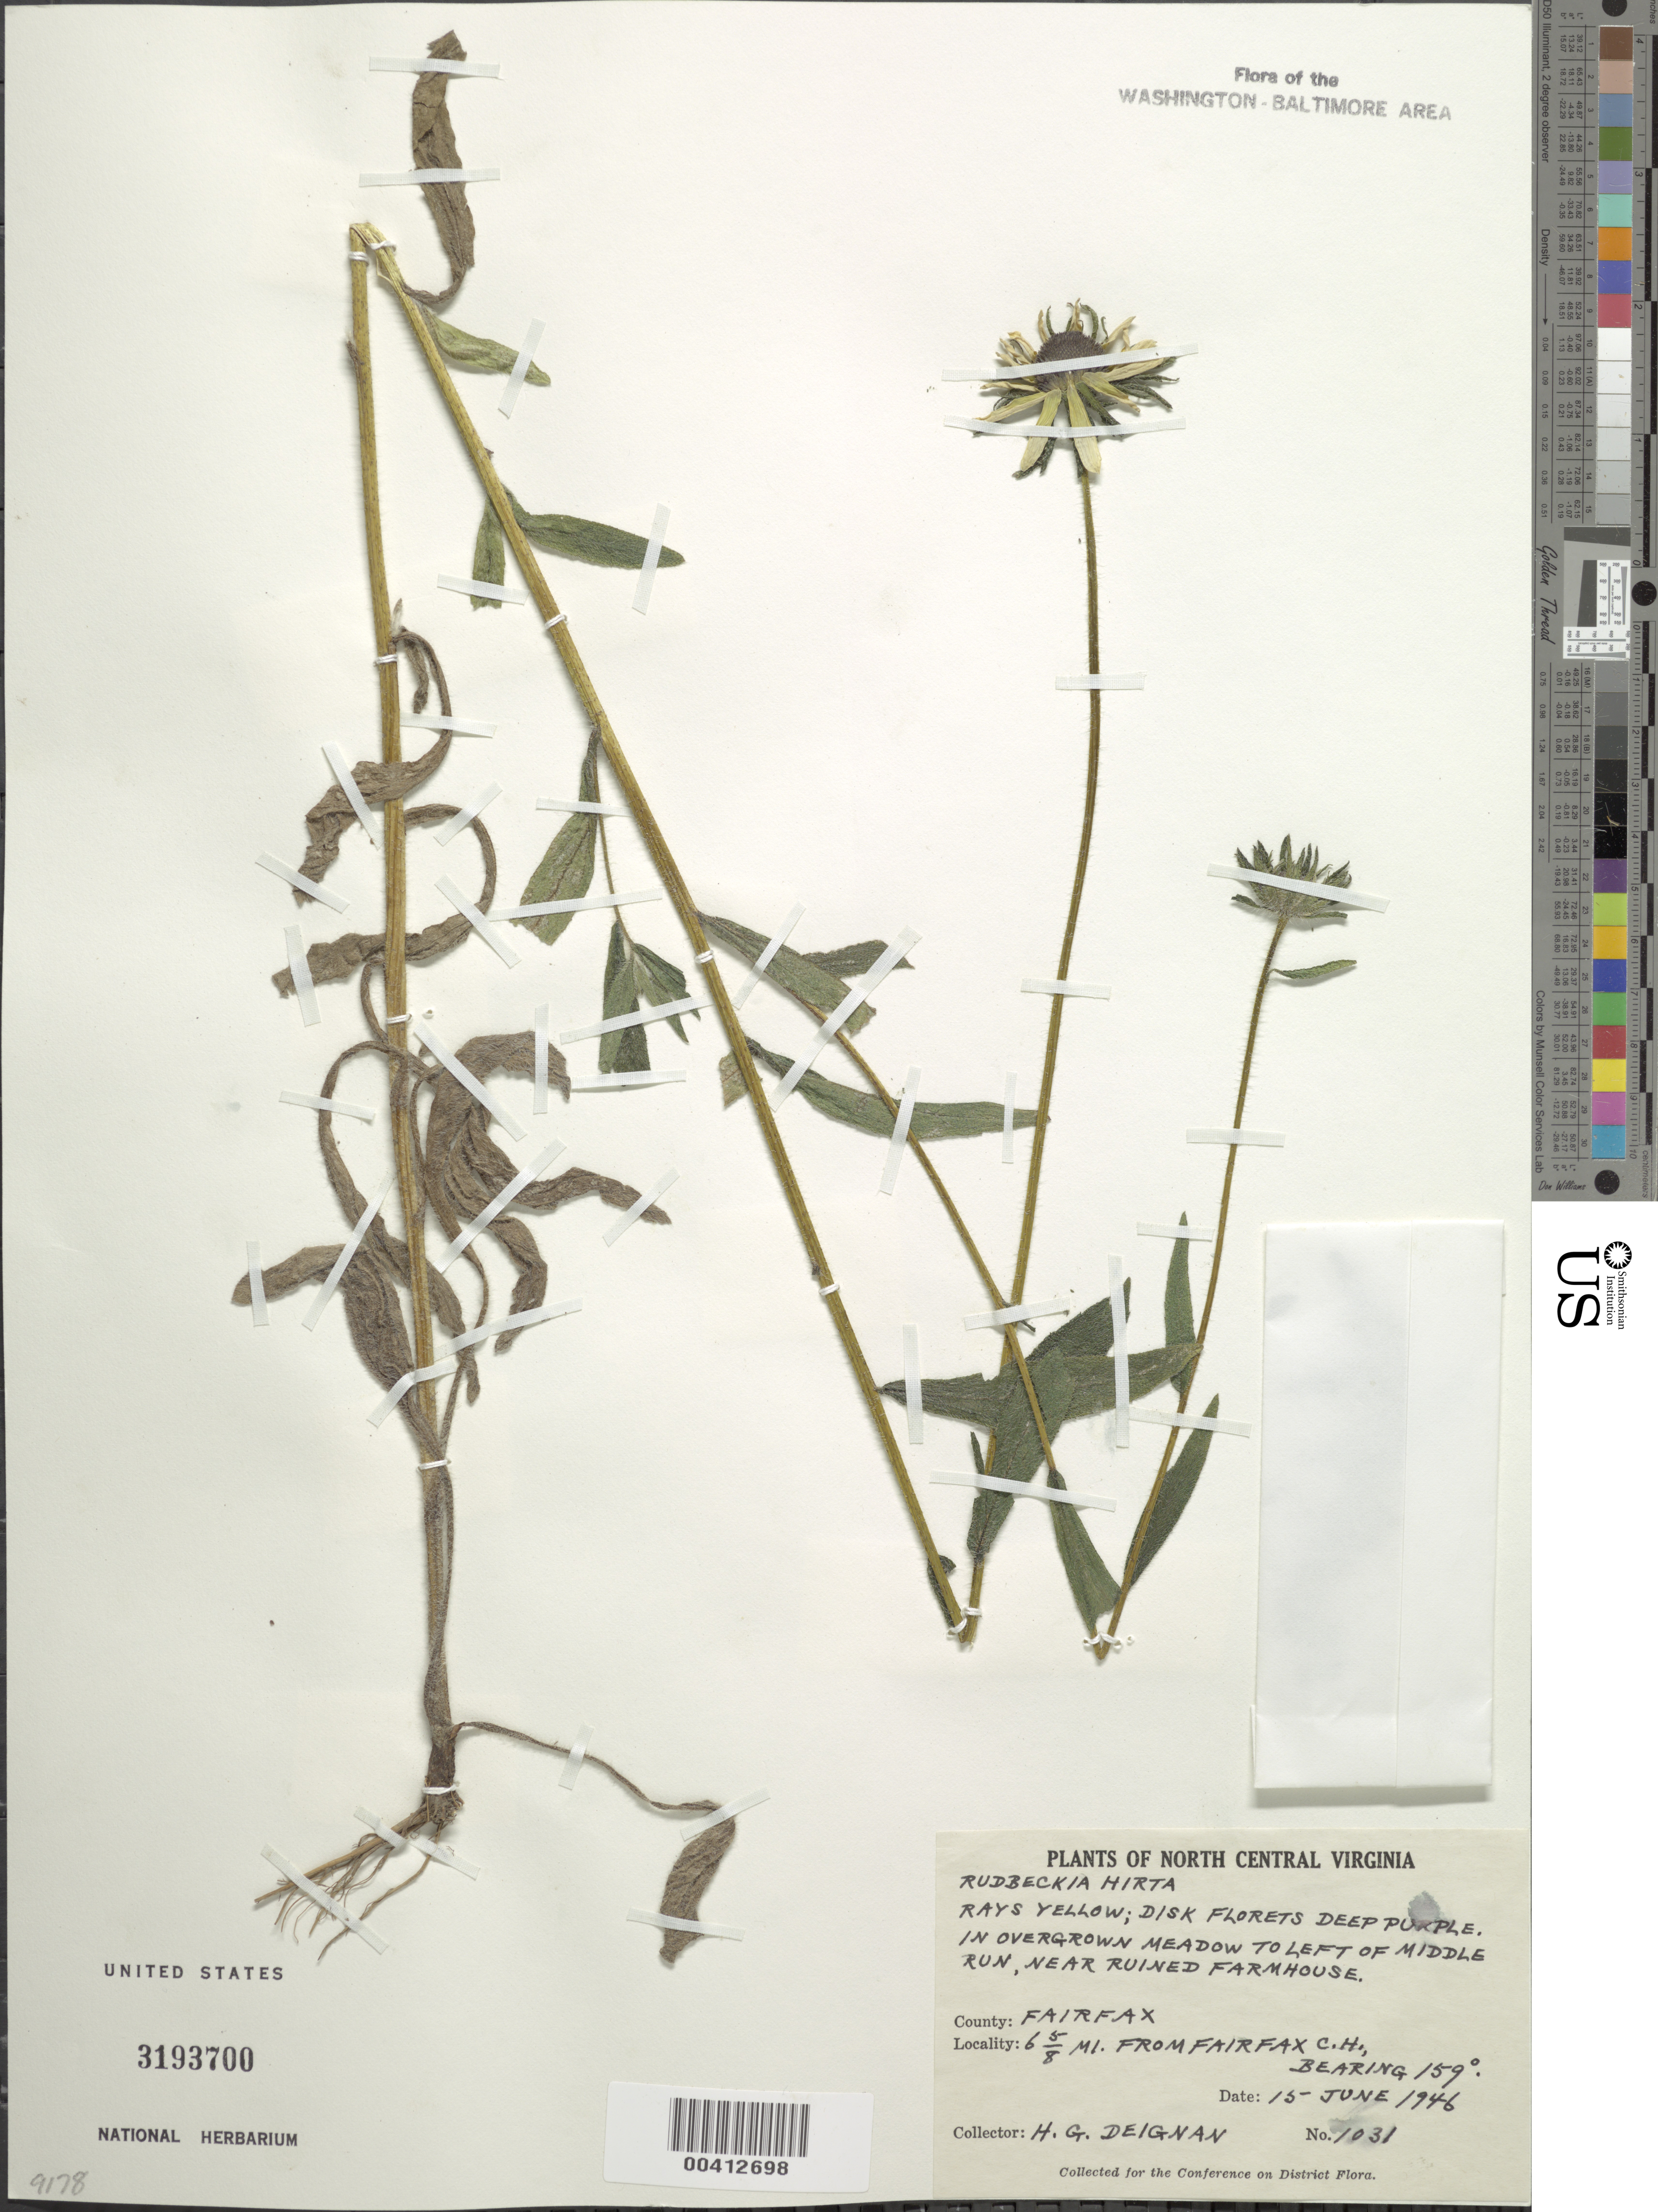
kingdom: Plantae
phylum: Tracheophyta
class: Magnoliopsida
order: Asterales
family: Asteraceae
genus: Rudbeckia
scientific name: Rudbeckia hirta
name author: L.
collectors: H. Deignan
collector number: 1031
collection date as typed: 15 Jun 1946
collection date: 1946-06-15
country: United States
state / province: Virginia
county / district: Fairfax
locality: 6 5/8 mi. from Fairfax Court House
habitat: In overgrown meadow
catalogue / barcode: US 3193700